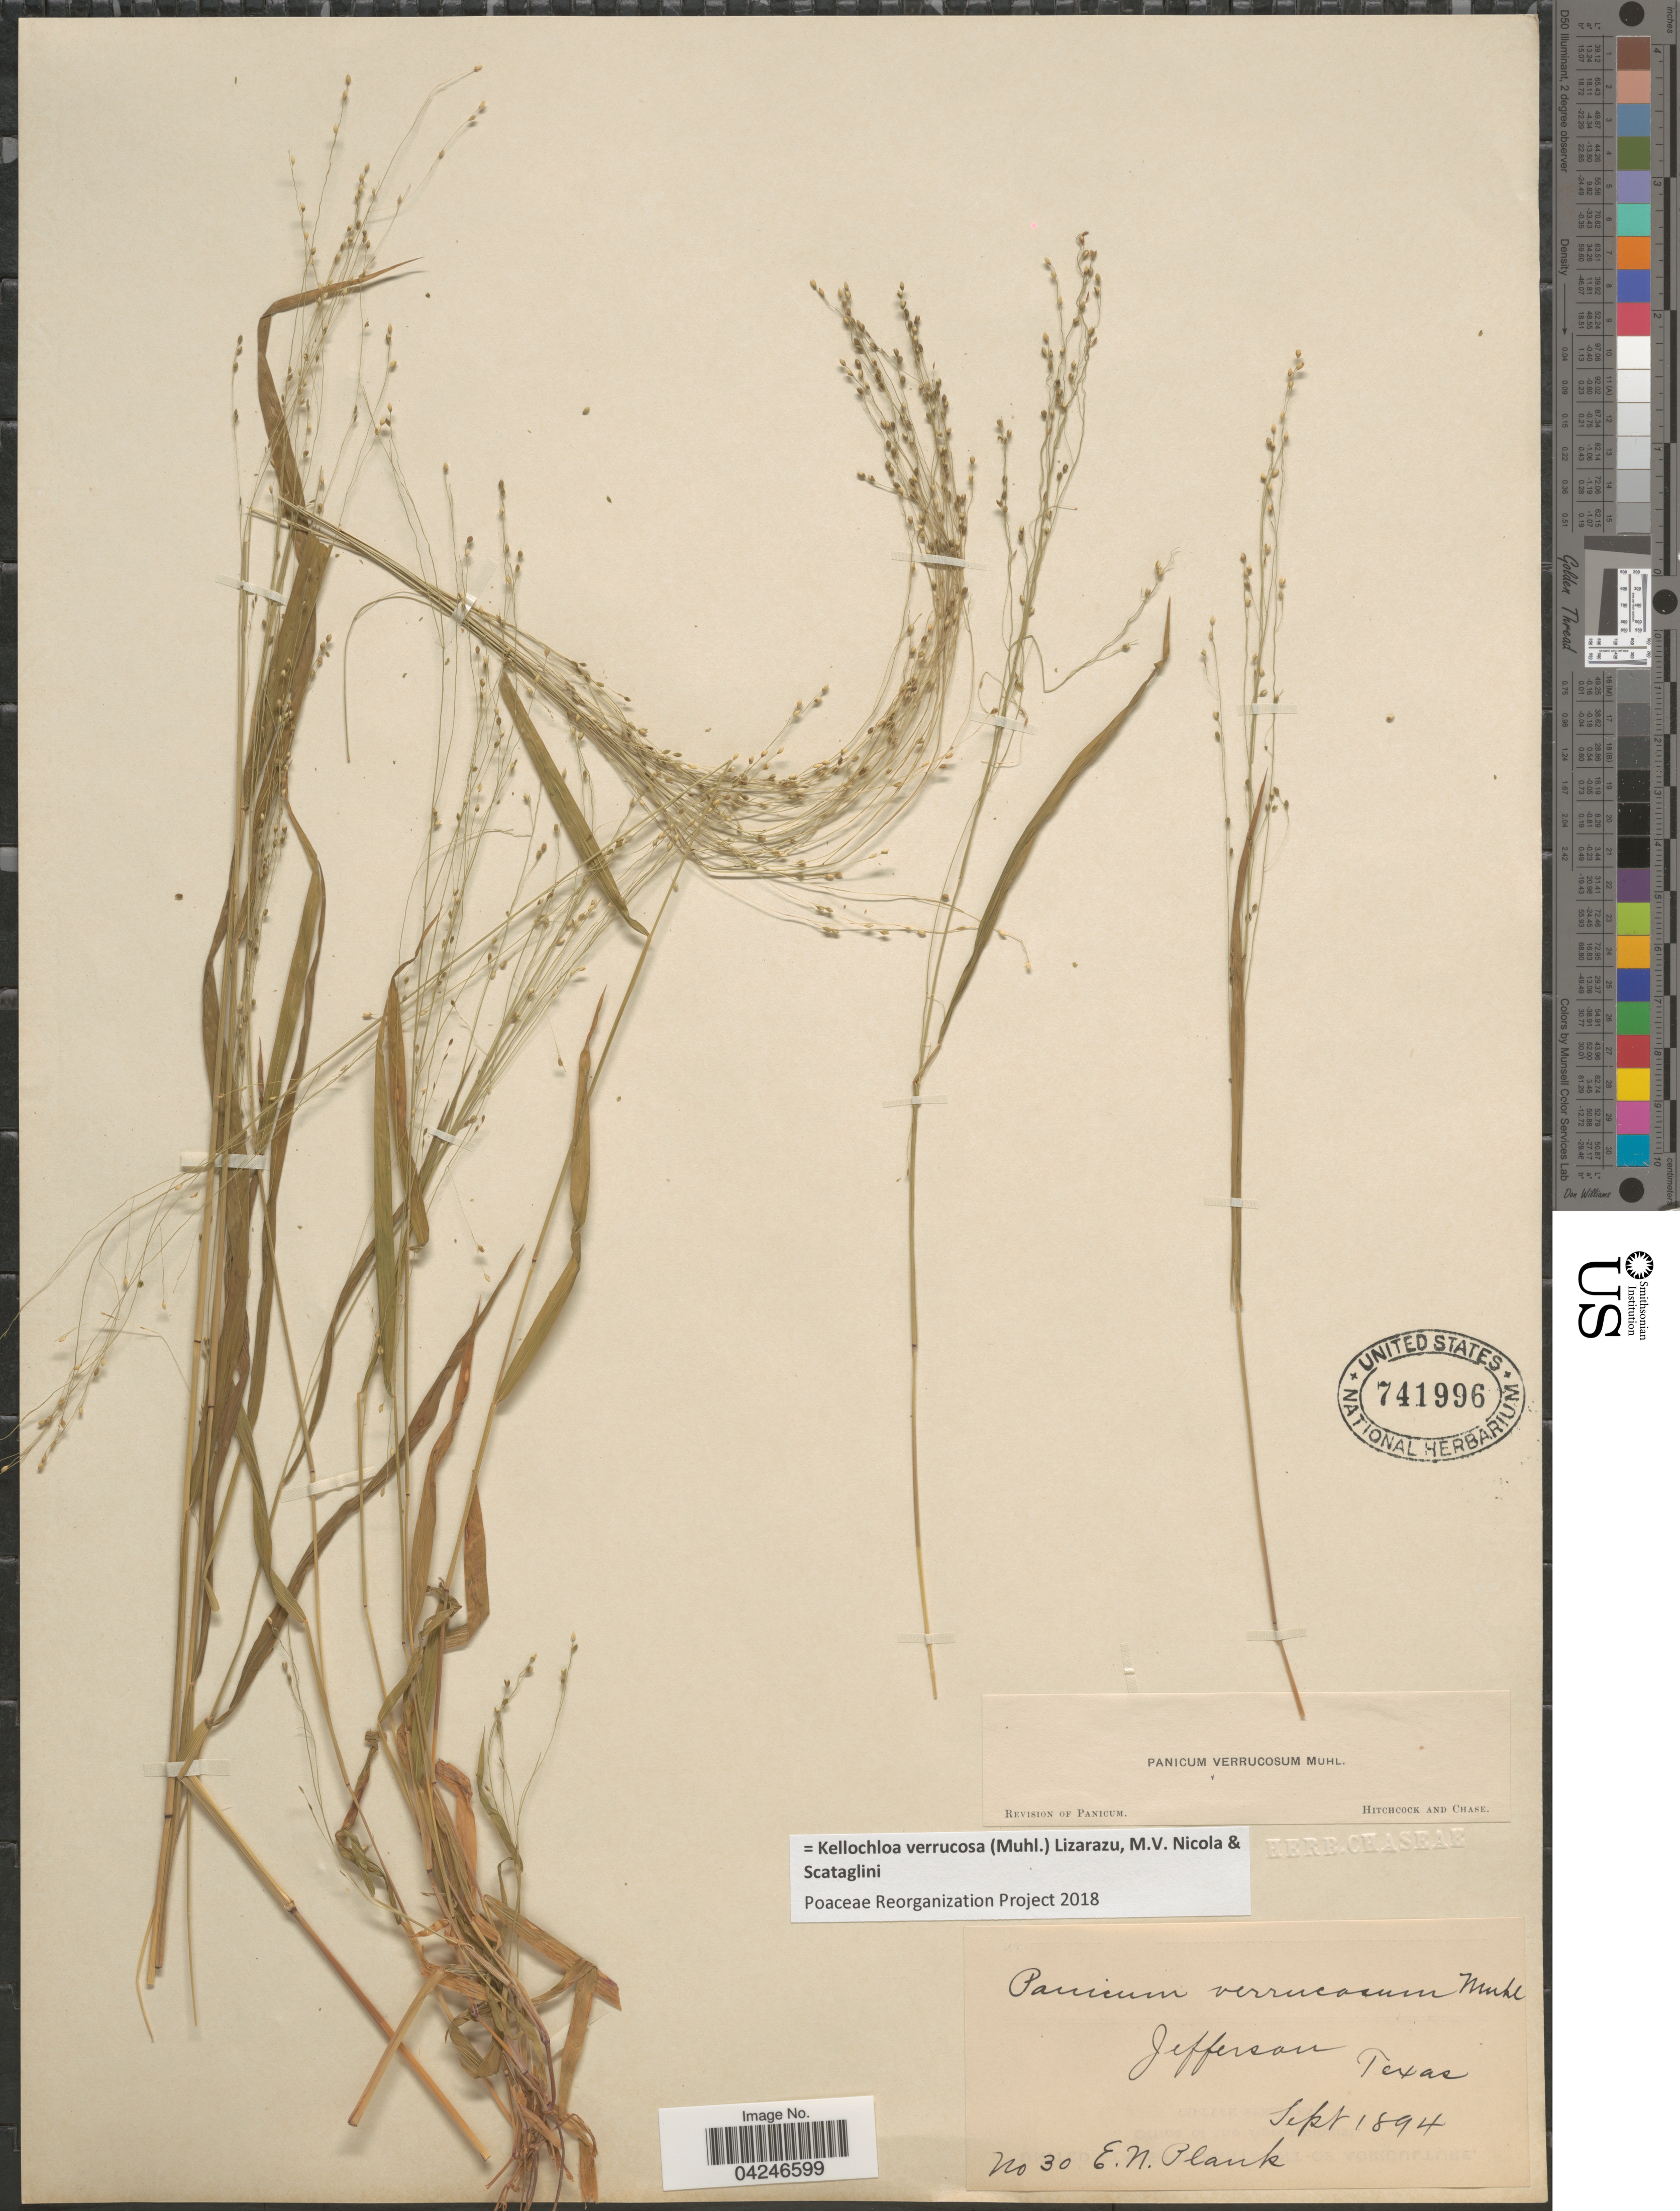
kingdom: Plantae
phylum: Tracheophyta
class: Liliopsida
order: Poales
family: Poaceae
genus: Kellochloa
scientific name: Kellochloa verrucosa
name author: (Muhl.) Lizarazu et al.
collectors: E. Plank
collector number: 30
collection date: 1894-09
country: United States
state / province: Texas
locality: Jefferson.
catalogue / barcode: US 741996